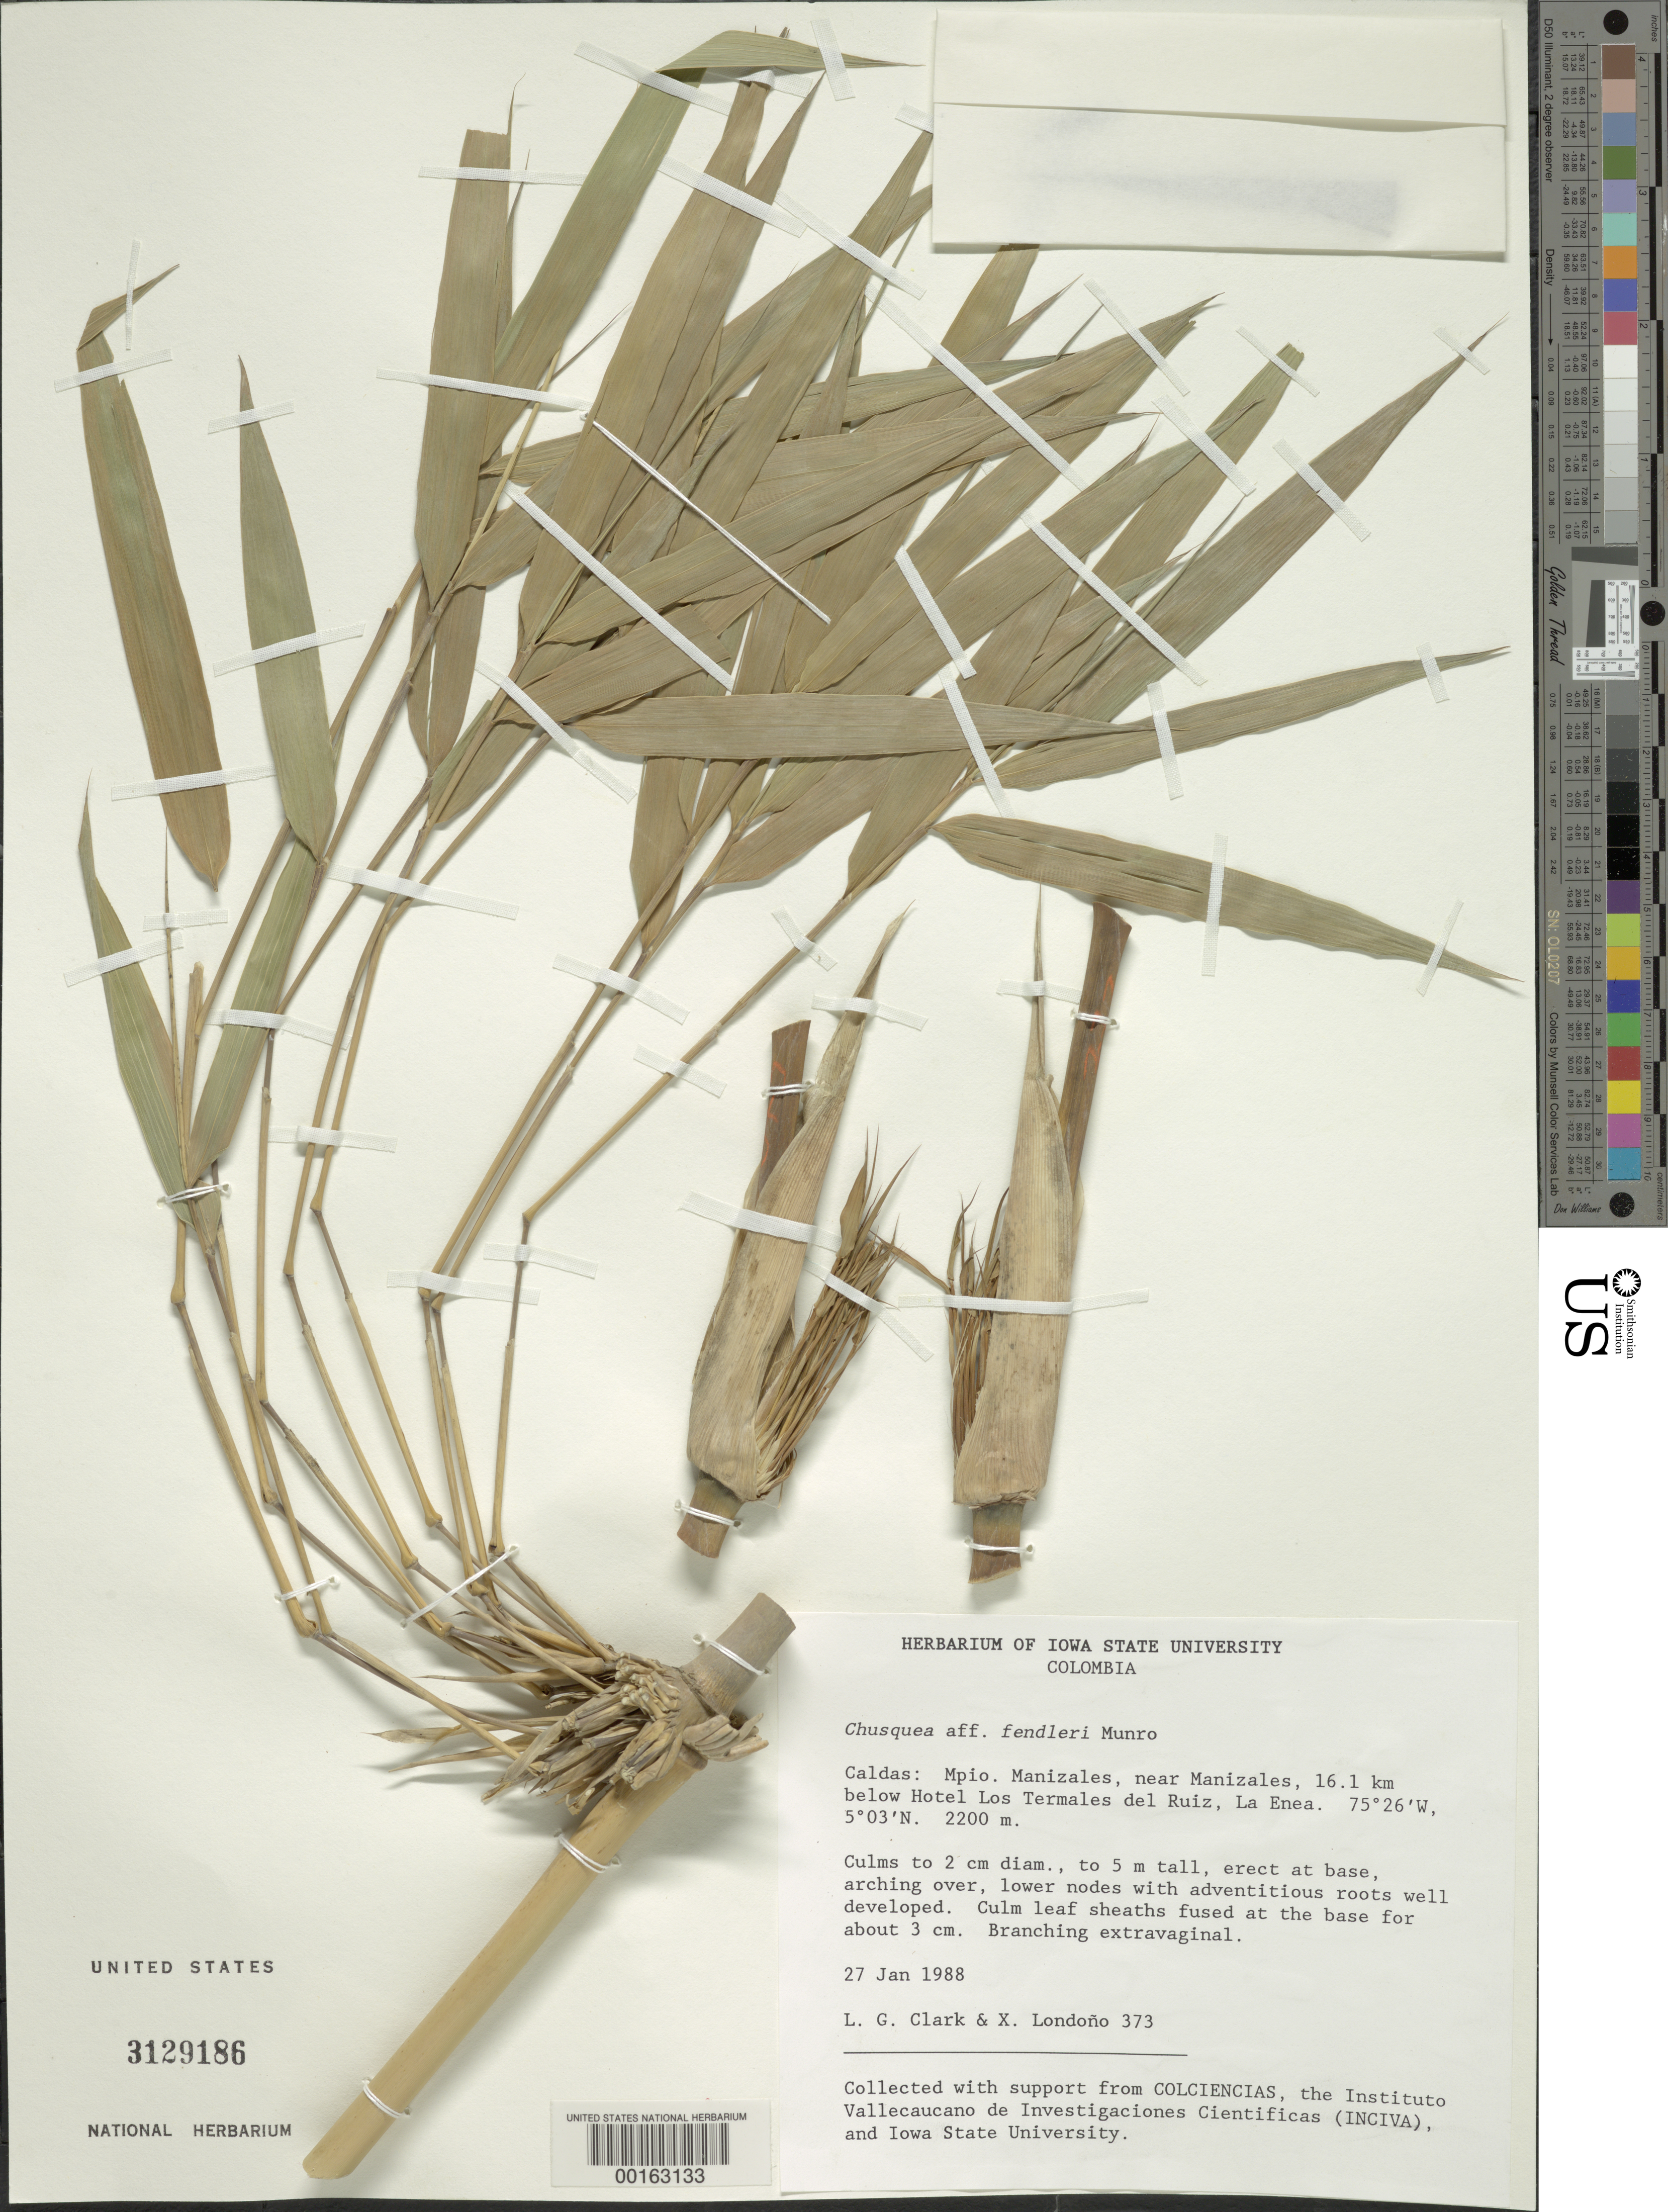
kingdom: Plantae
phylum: Tracheophyta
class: Liliopsida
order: Poales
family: Poaceae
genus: Chusquea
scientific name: Chusquea fendleri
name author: Munro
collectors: L. G. Clark & X. Londoño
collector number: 373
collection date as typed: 27 Jan 1988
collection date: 1988-01-27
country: Colombia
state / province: Caldas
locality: Manizales, 16.1 km below Hotel los Termales del Riz, La Enea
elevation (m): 2200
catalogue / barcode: US 3129186